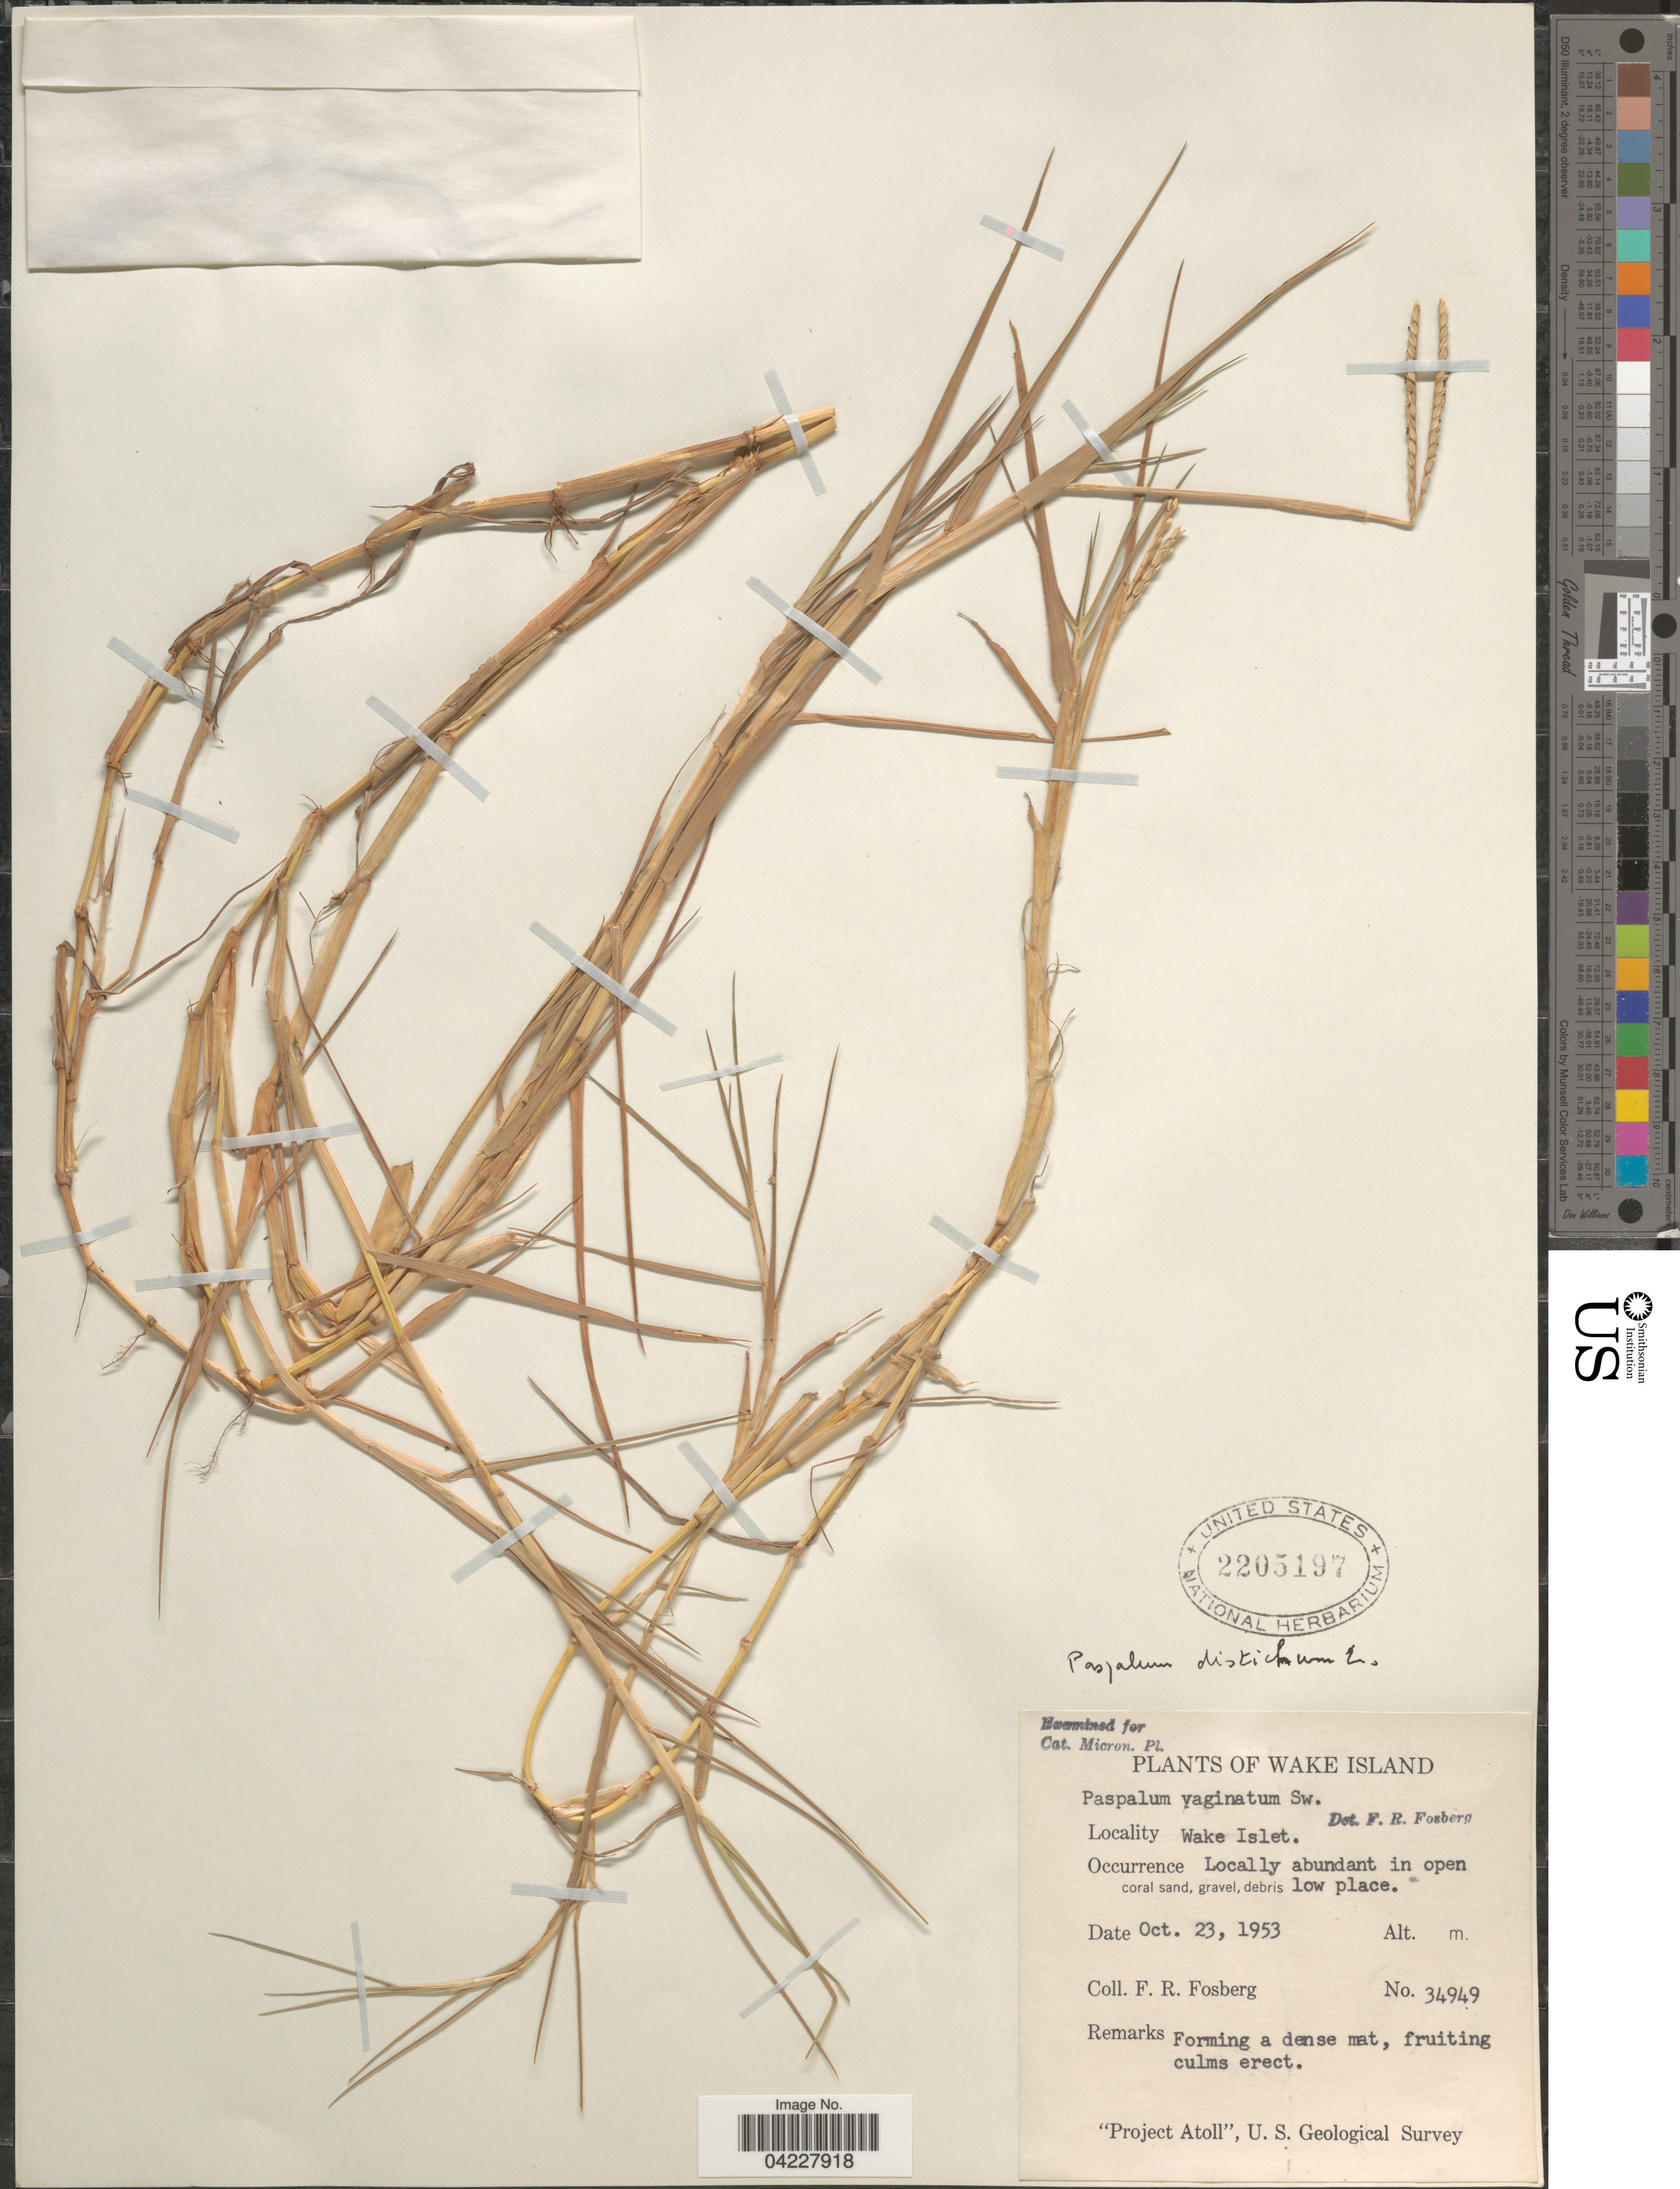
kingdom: Plantae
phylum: Tracheophyta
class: Liliopsida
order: Poales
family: Poaceae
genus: Paspalum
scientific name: Paspalum distichum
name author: L.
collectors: F. R. Fosberg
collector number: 34949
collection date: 1953-10-23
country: U.S. Administered Pacific Islands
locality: Wake Island. Wake Islet. "Project Atoll", U.S. Geological Survey.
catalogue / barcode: US 2205197